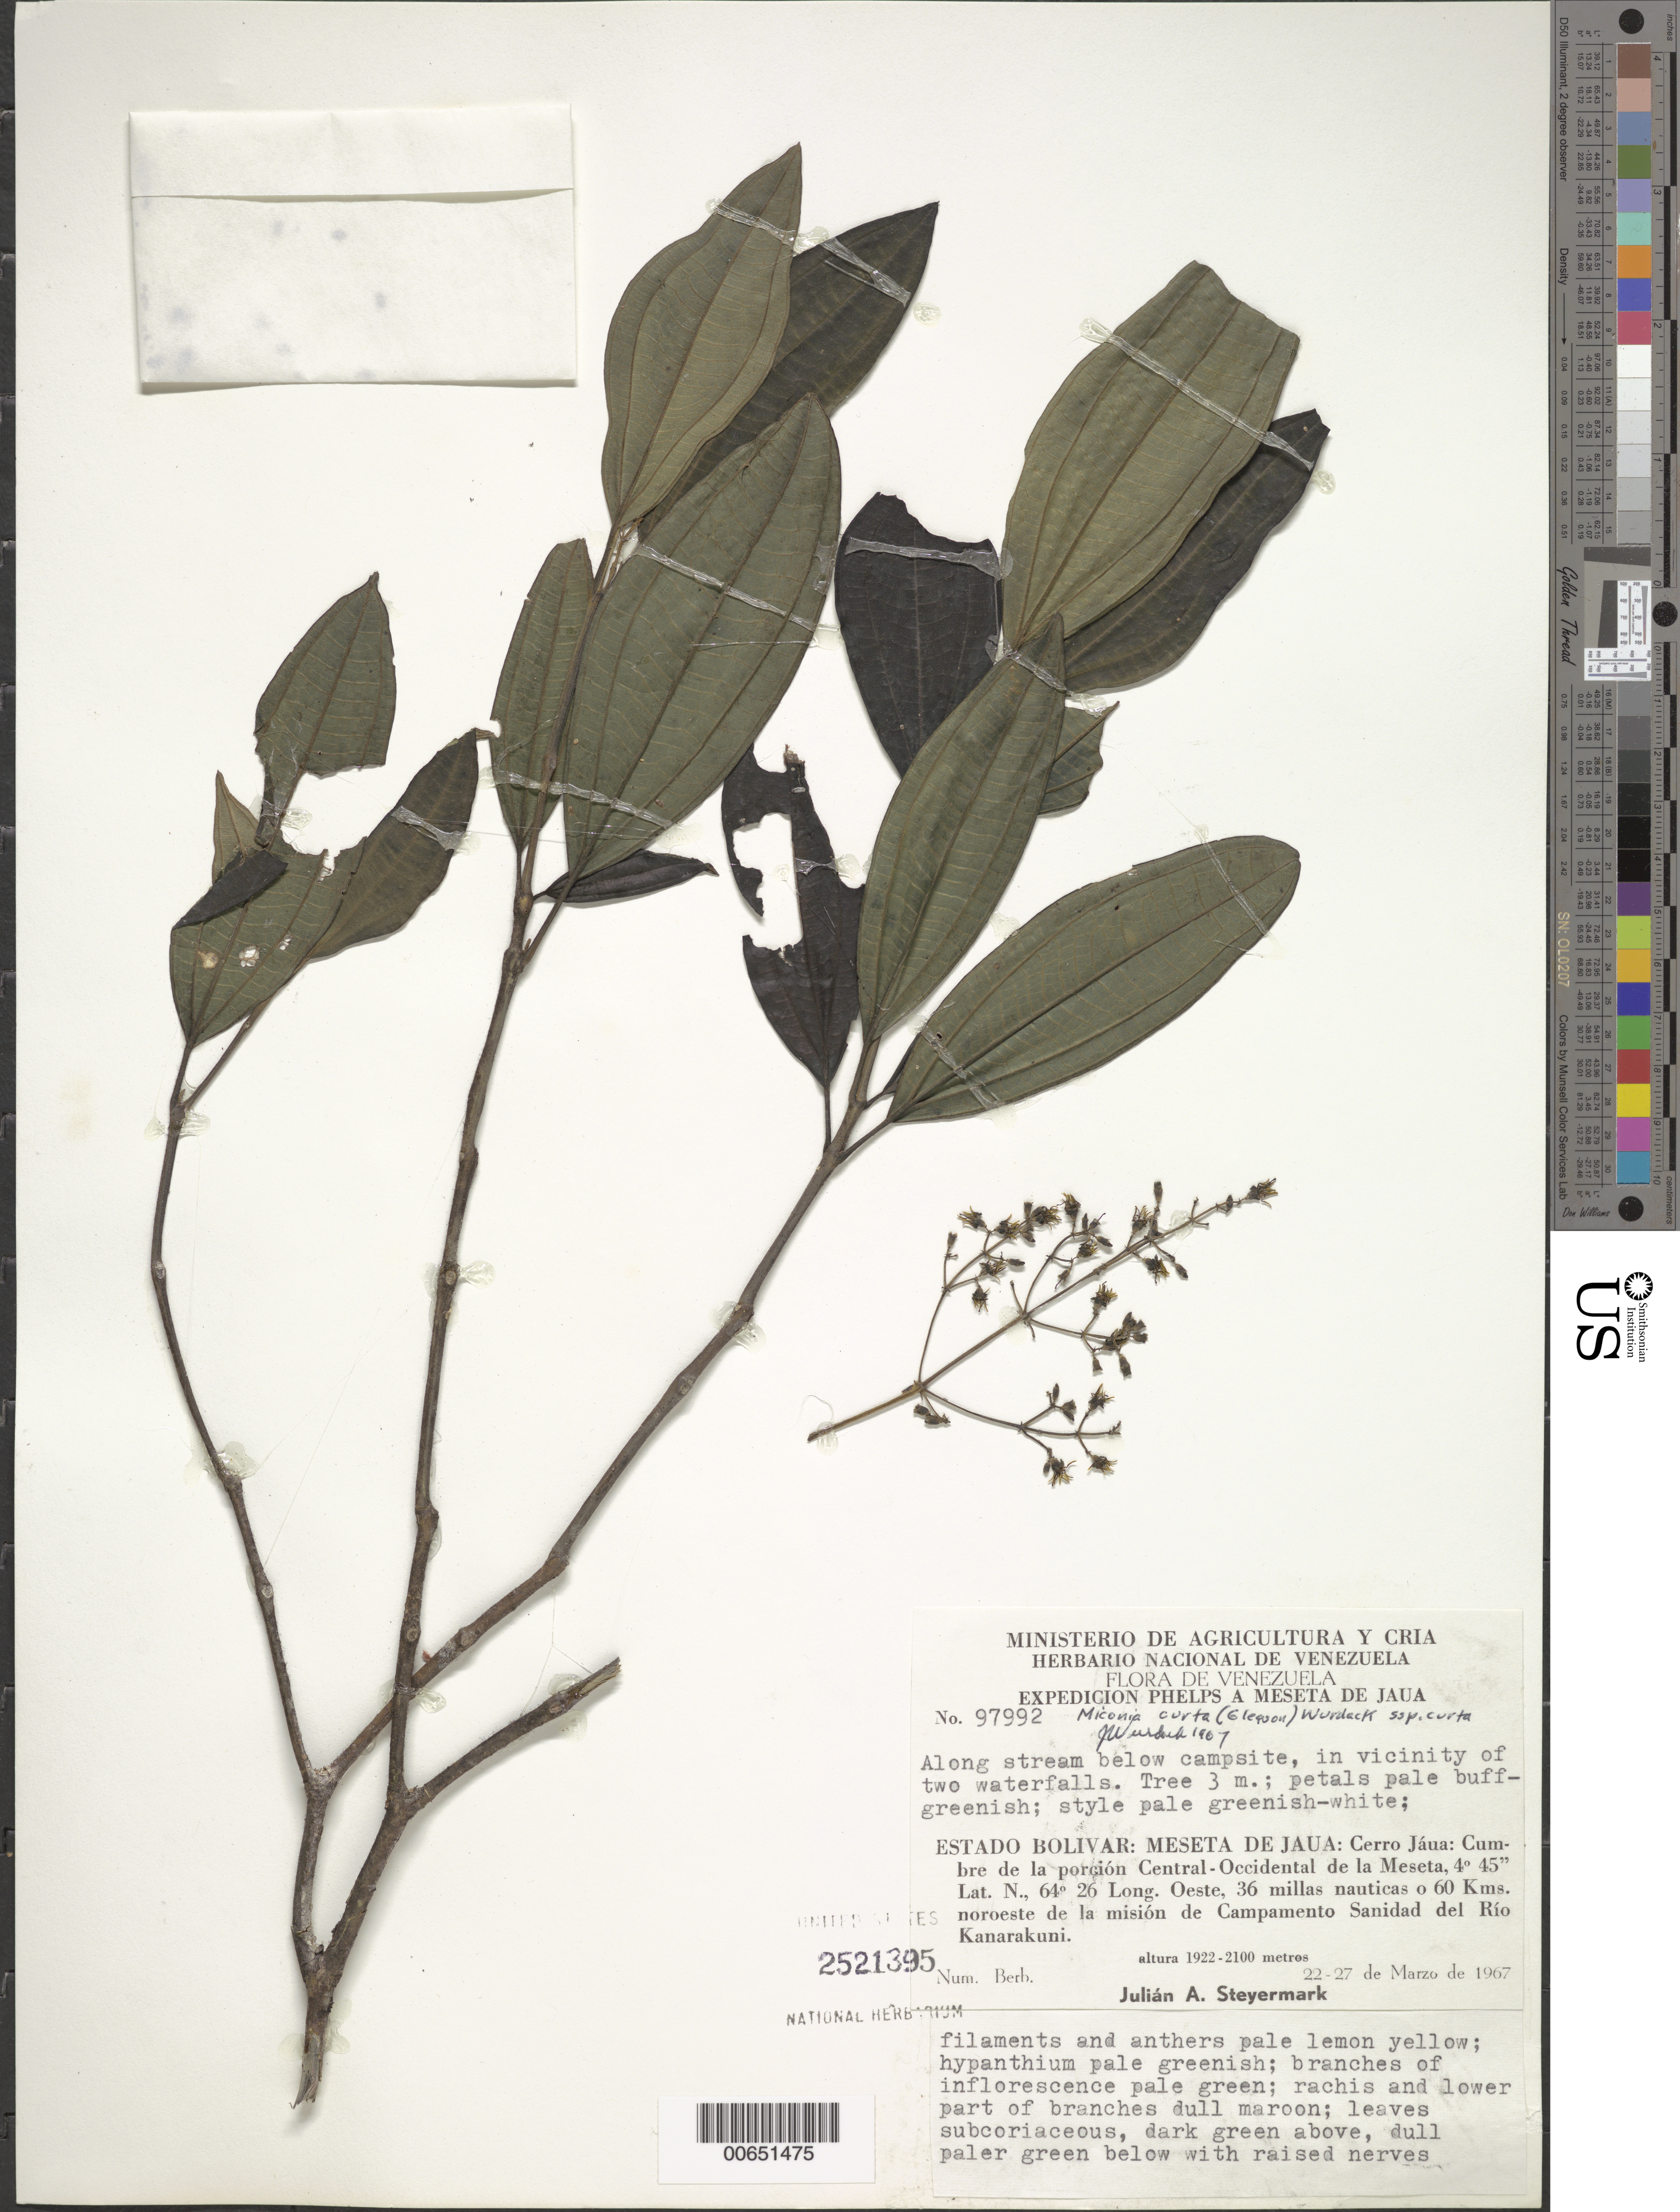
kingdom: Plantae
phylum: Tracheophyta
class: Magnoliopsida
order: Myrtales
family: Melastomataceae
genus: Miconia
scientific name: Miconia curta subsp. curta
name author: (Gleason) Wurdack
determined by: Wurdack, John J., (US), US (UNITED STATES)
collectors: J. Steyermark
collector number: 97992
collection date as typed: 22-Mar-67 to 27-Mar-67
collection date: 1967-03-22/1967-03-27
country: Venezuela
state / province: Bolívar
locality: Meseta del Jaua: Cerro Jáua, cumbre de la porcion Central-Occidental de la Meseta, 36 millas nauticas o 60 km NO de la mision de Campamento Sanidad del Río Kanarakuni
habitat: Along stream below campsite, in vic of two waterfalls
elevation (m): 1922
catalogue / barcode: US 2521395